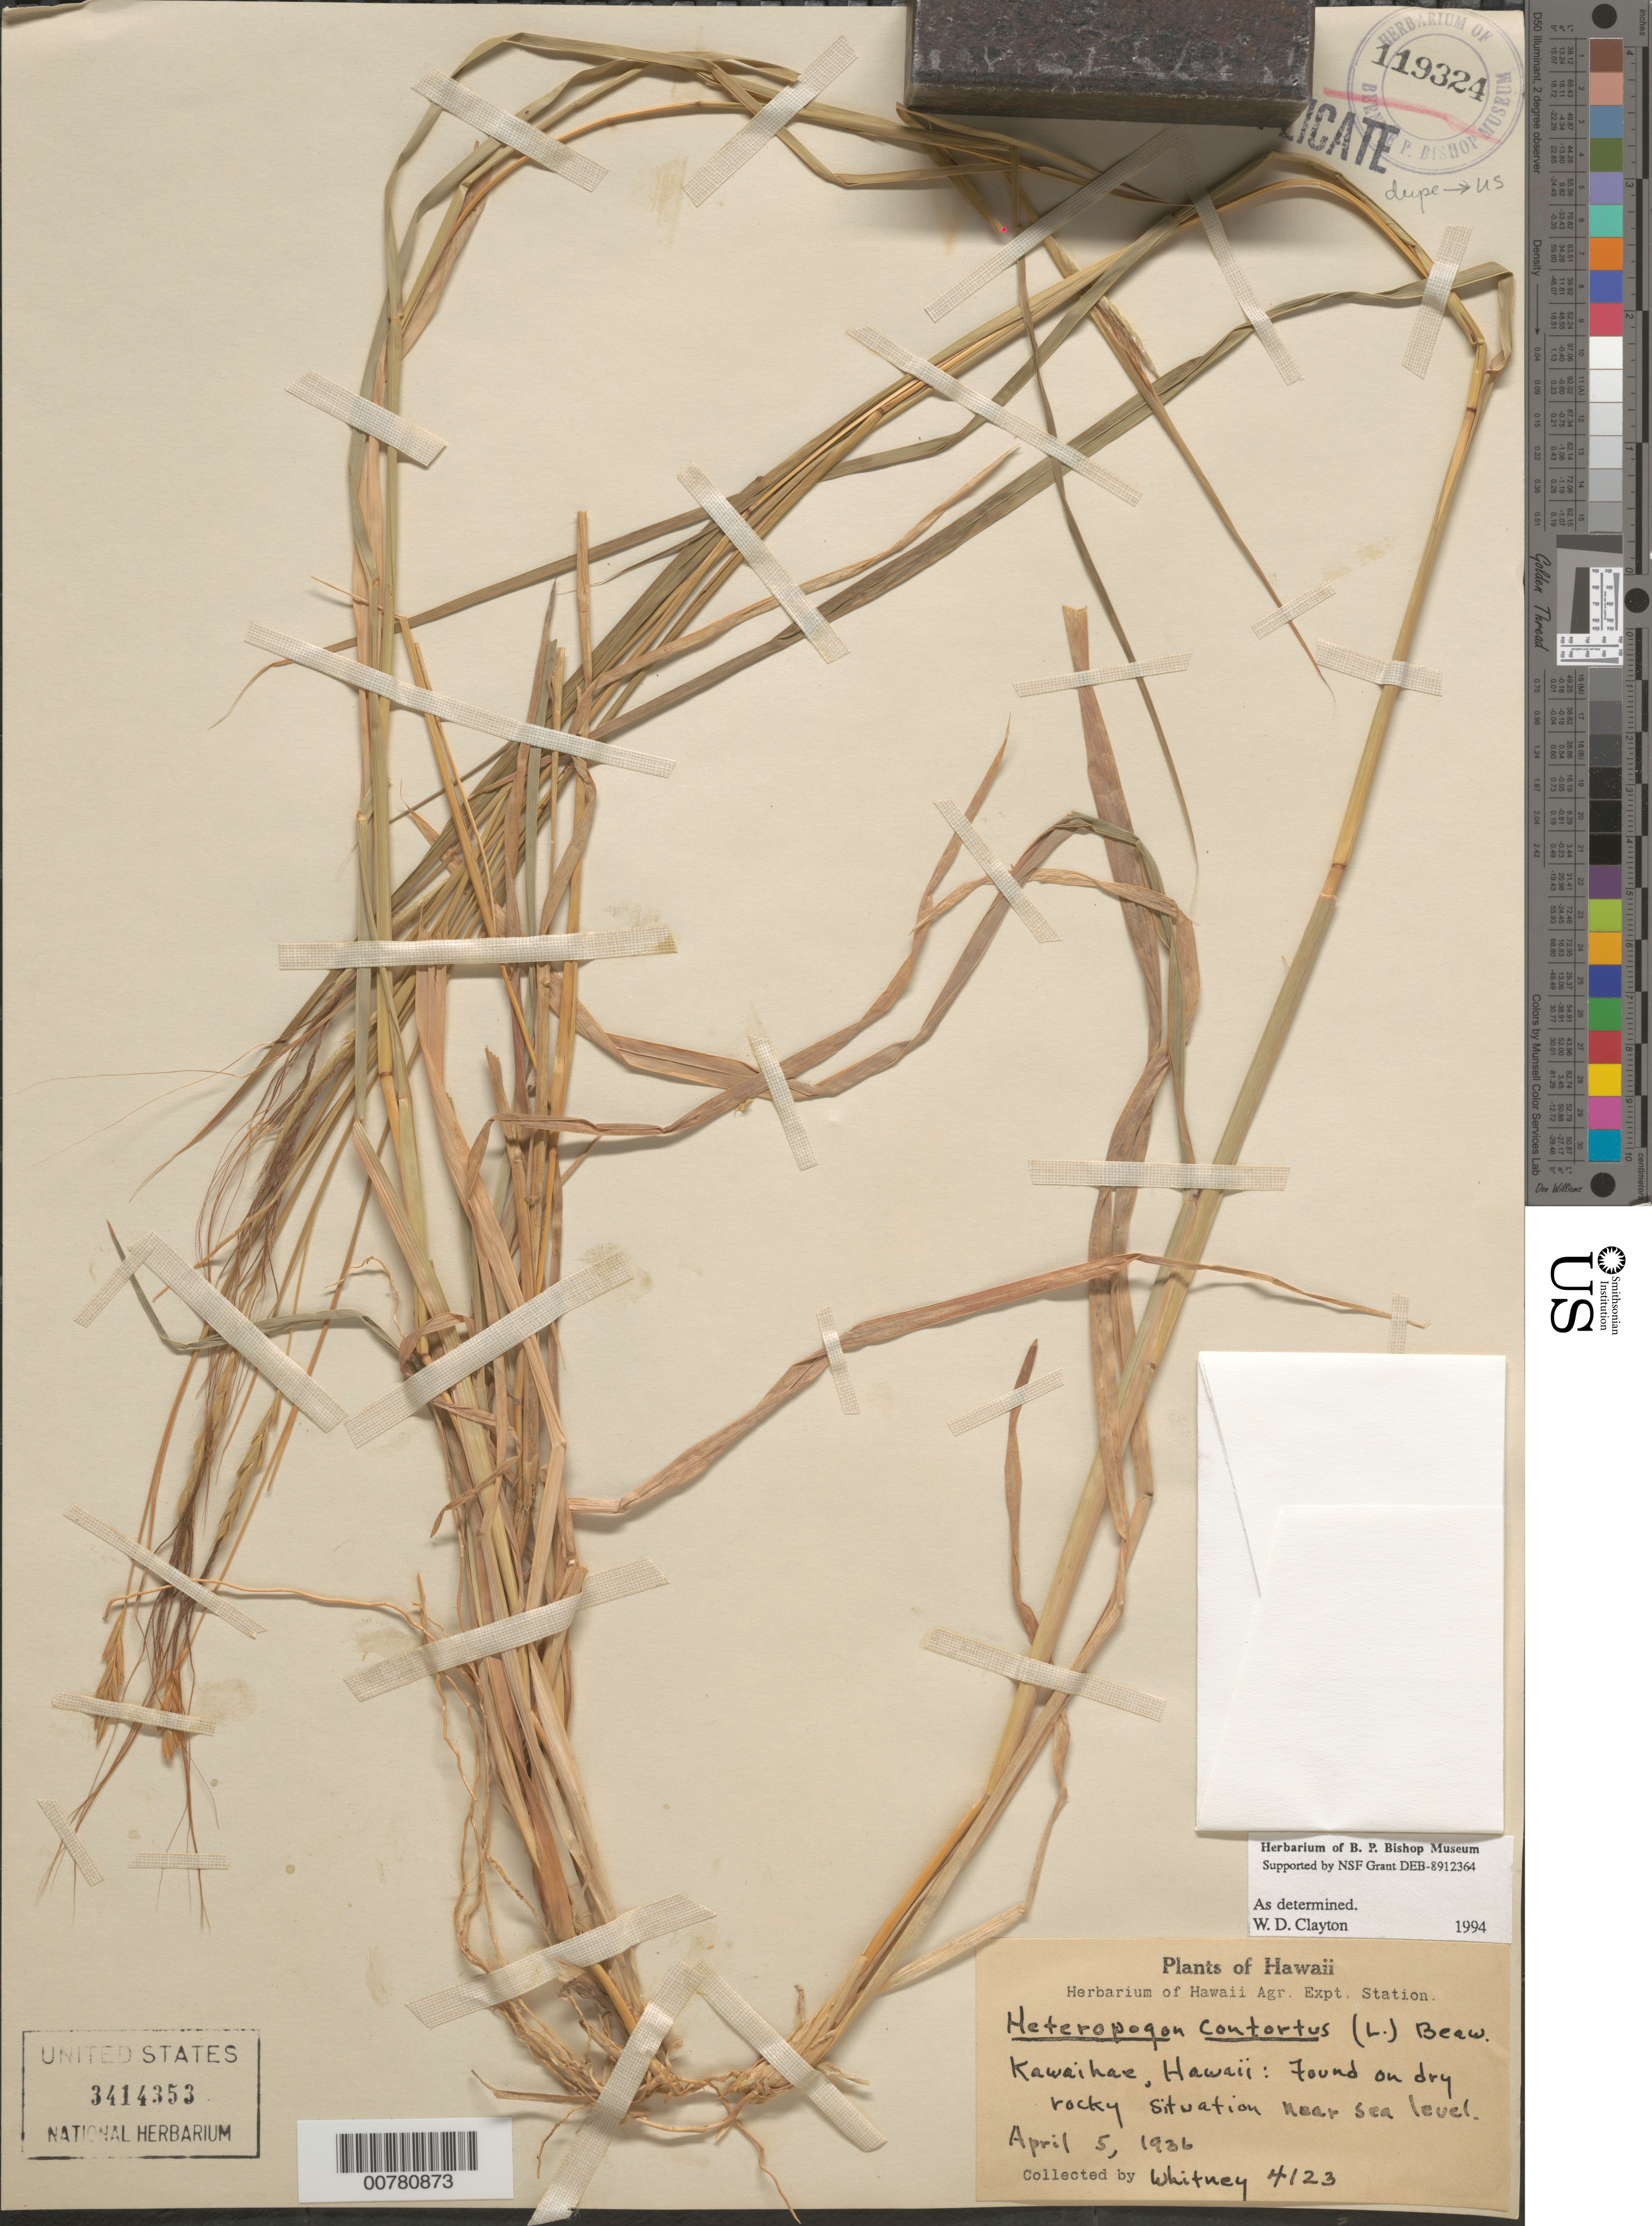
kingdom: Plantae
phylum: Tracheophyta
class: Liliopsida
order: Poales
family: Poaceae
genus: Heteropogon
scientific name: Heteropogon contortus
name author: (L.) P. Beauv. ex Roem. & Schult.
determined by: Clayton, W. D.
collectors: L. Whitney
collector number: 4123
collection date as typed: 5 Apr 1936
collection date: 1936-04-05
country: United States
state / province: Hawaii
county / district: Hawaii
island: Hawaii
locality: Kawaihae.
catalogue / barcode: US 3414353